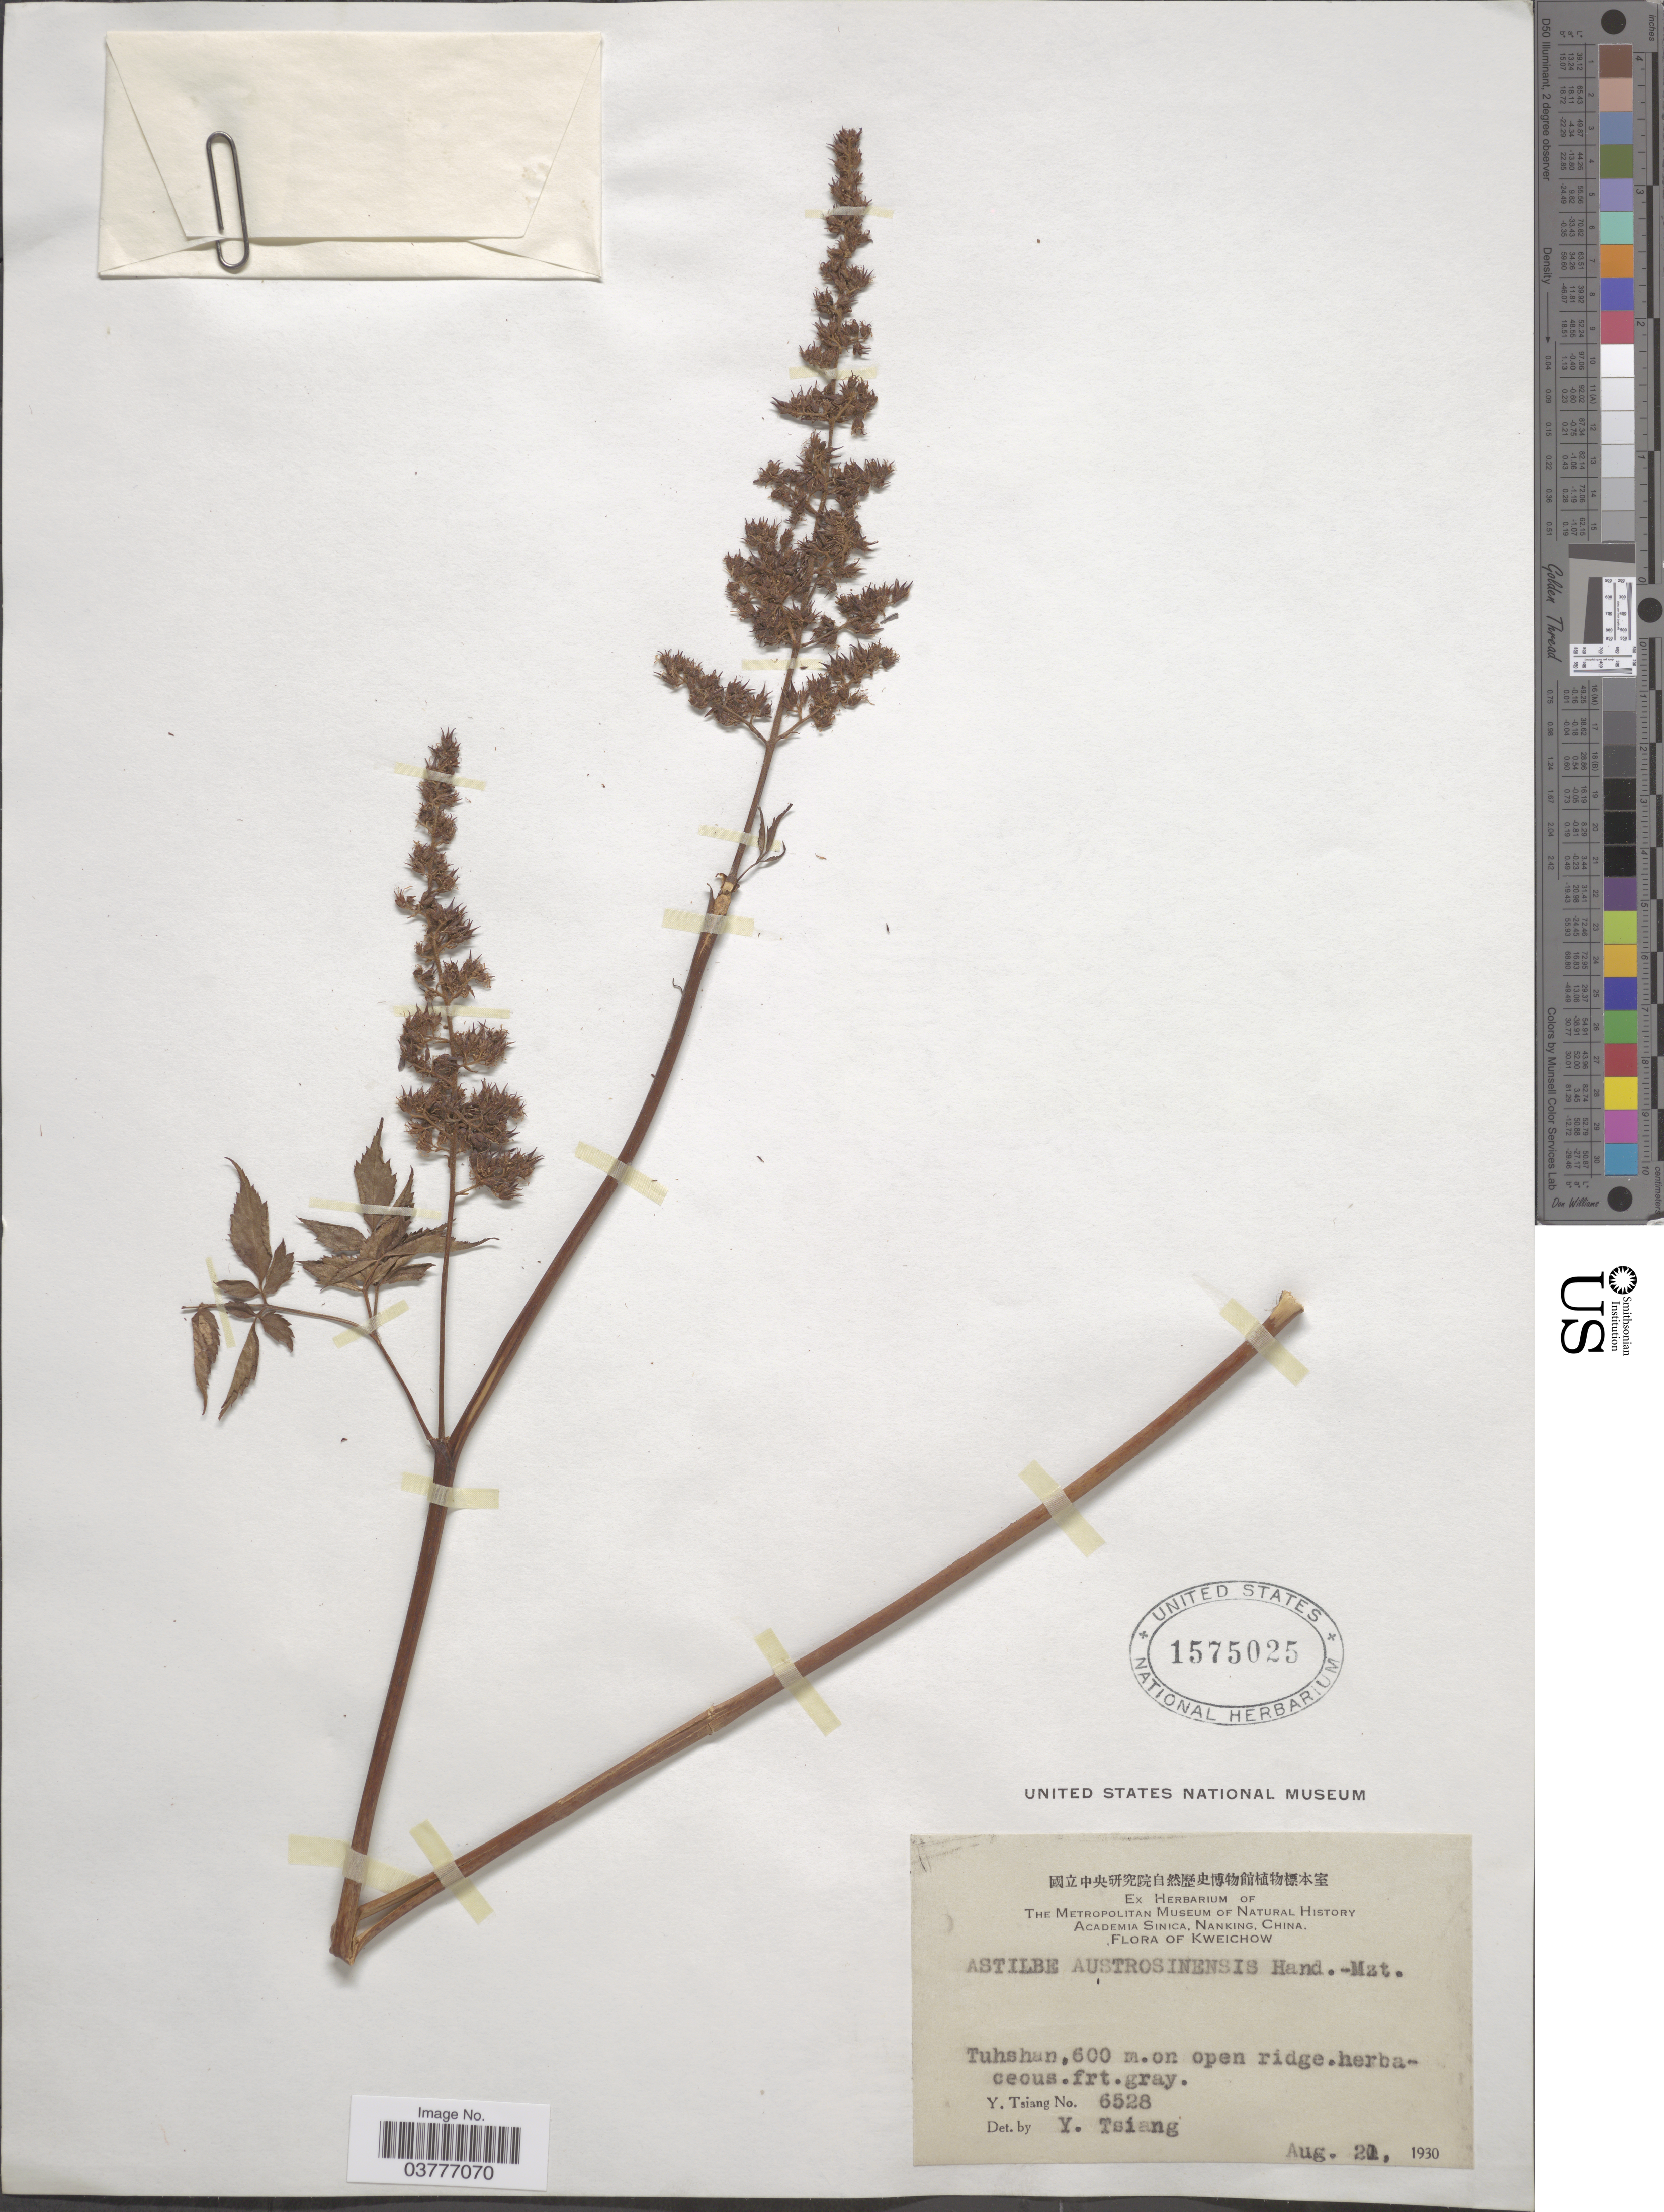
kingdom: Plantae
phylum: Tracheophyta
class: Magnoliopsida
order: Saxifragales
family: Saxifragaceae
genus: Astilbe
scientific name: Astilbe austrosinensis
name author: Hand.-Mazz.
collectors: Y. Tsiang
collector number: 6528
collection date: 1930-08-21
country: China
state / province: Guizhou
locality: Kweichow. Tuhshan.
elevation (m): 600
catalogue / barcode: US 1575025